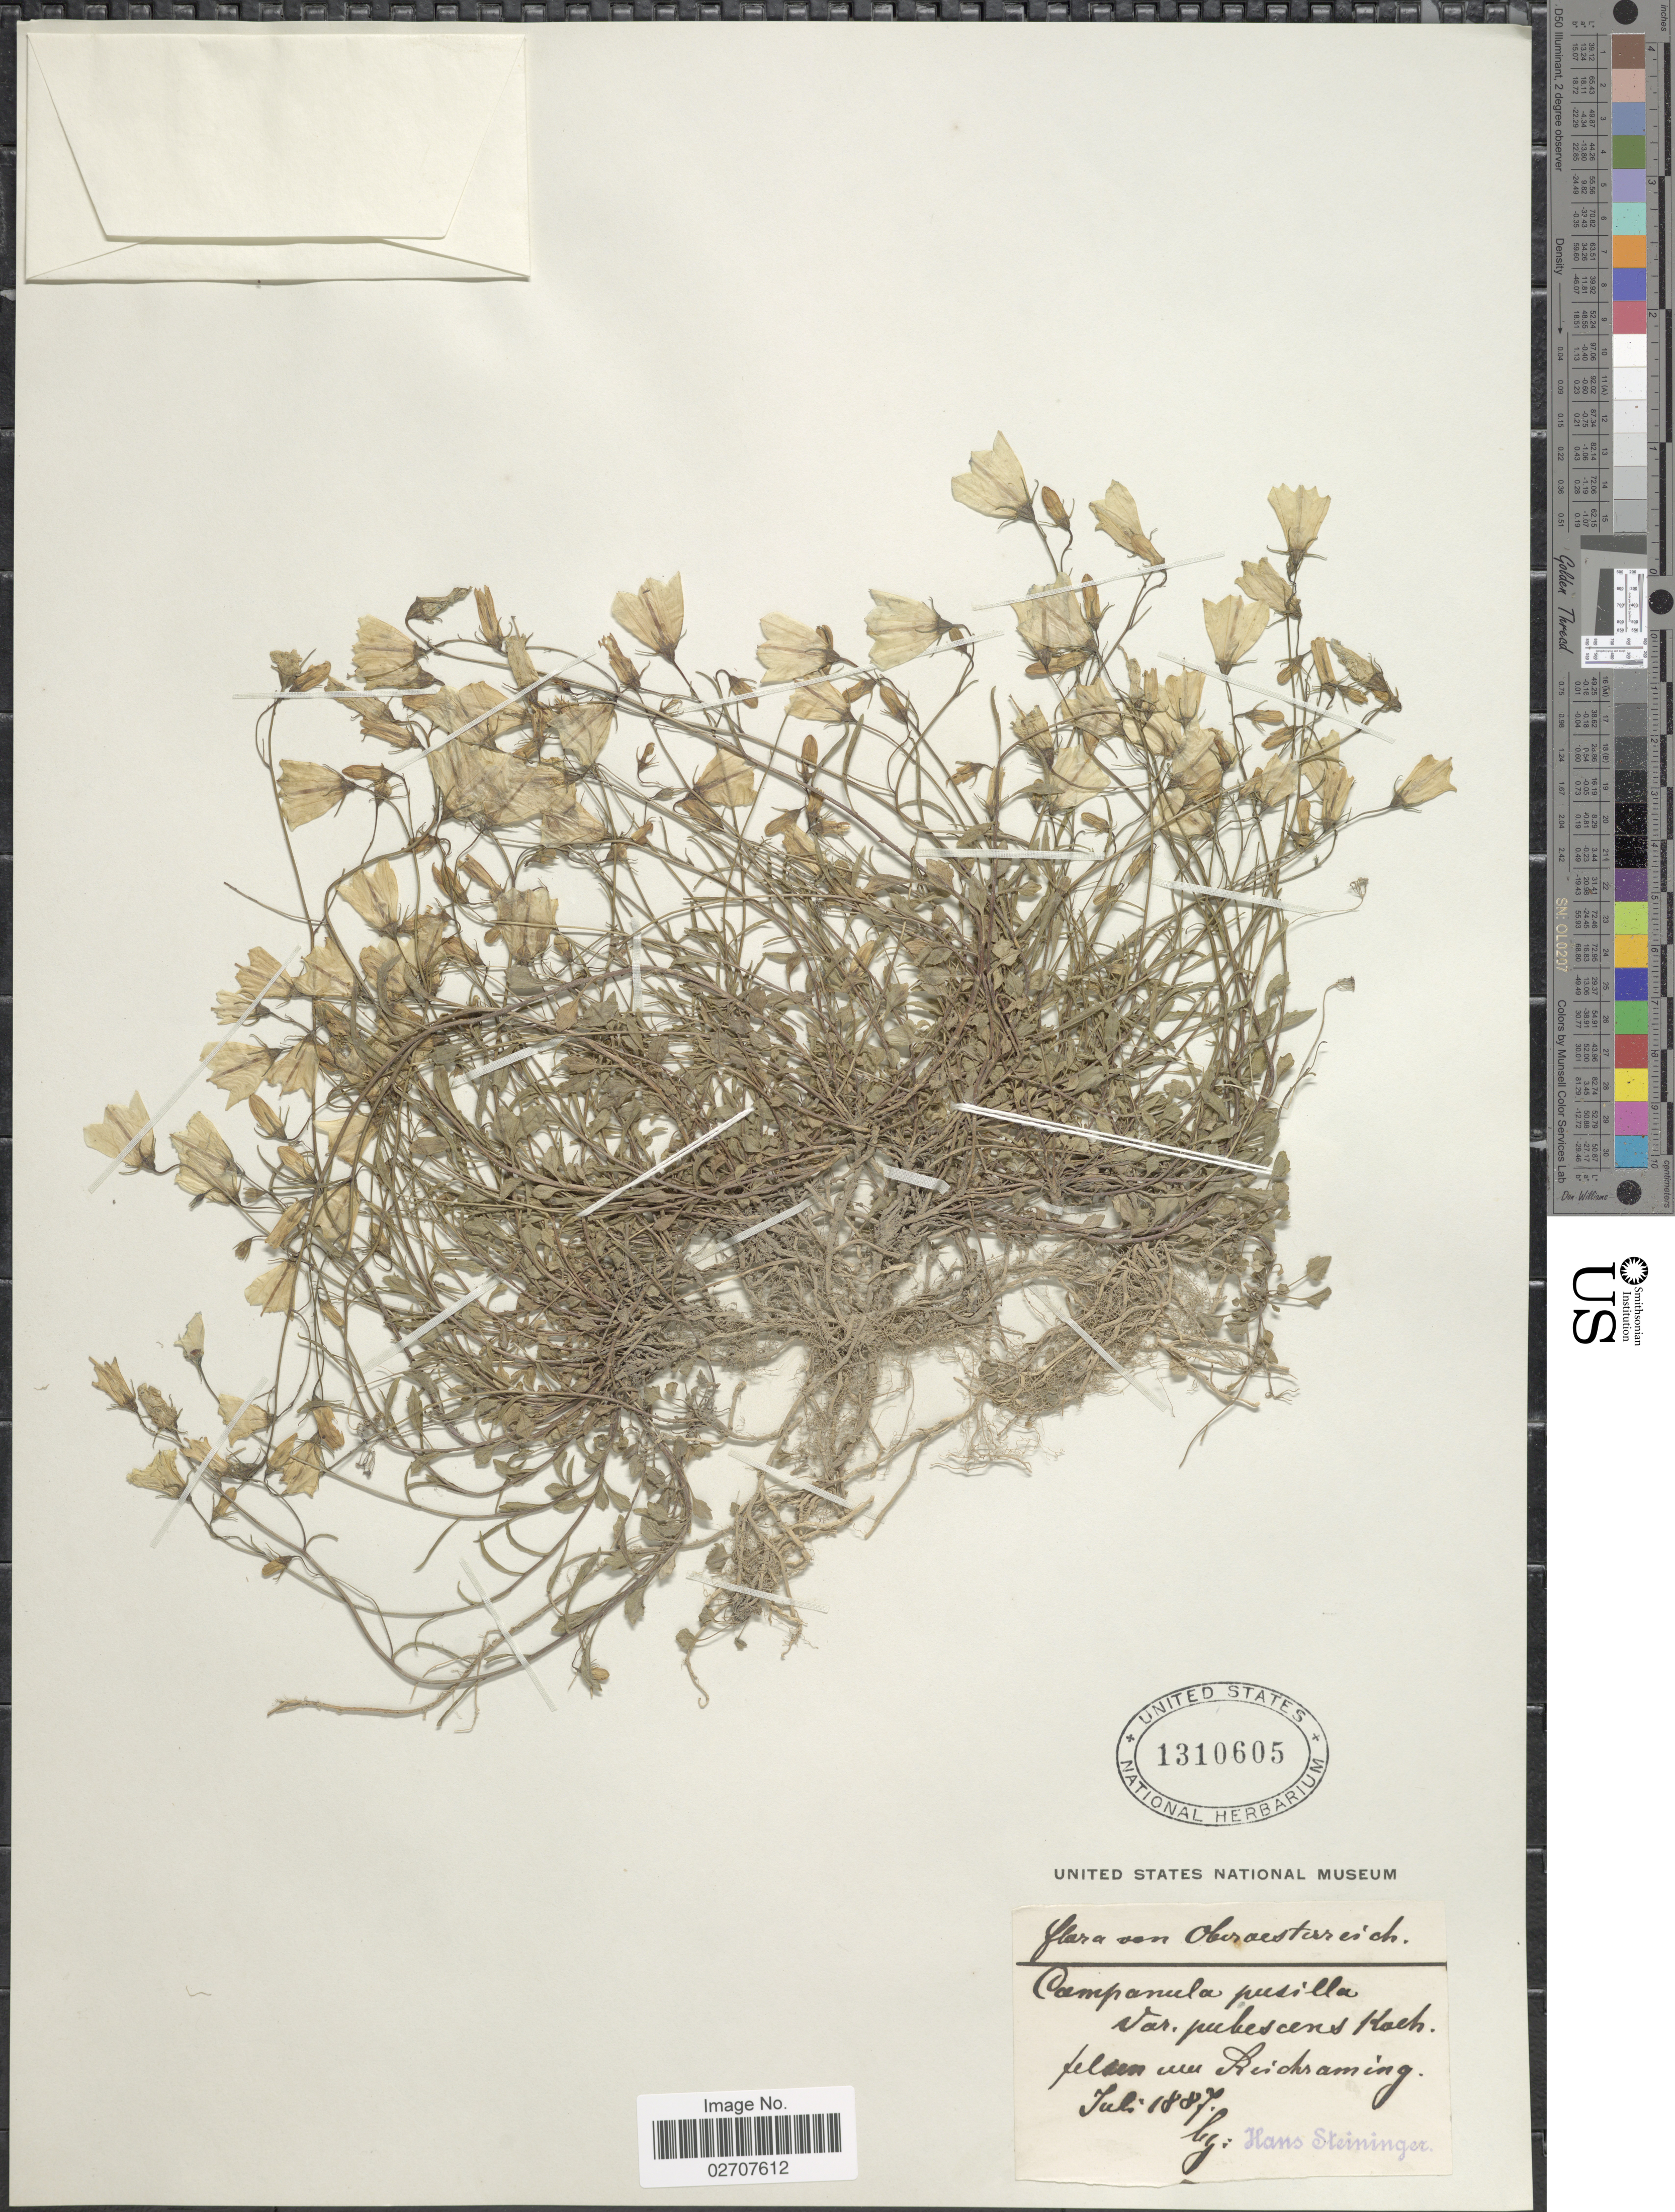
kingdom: Plantae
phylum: Tracheophyta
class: Magnoliopsida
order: Asterales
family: Campanulaceae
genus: Campanula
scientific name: Campanula cochleariifolia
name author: Lam.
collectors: H. Steininger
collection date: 1887-07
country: Austria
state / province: Oberosterreich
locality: Reichraming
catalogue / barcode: US 1310605